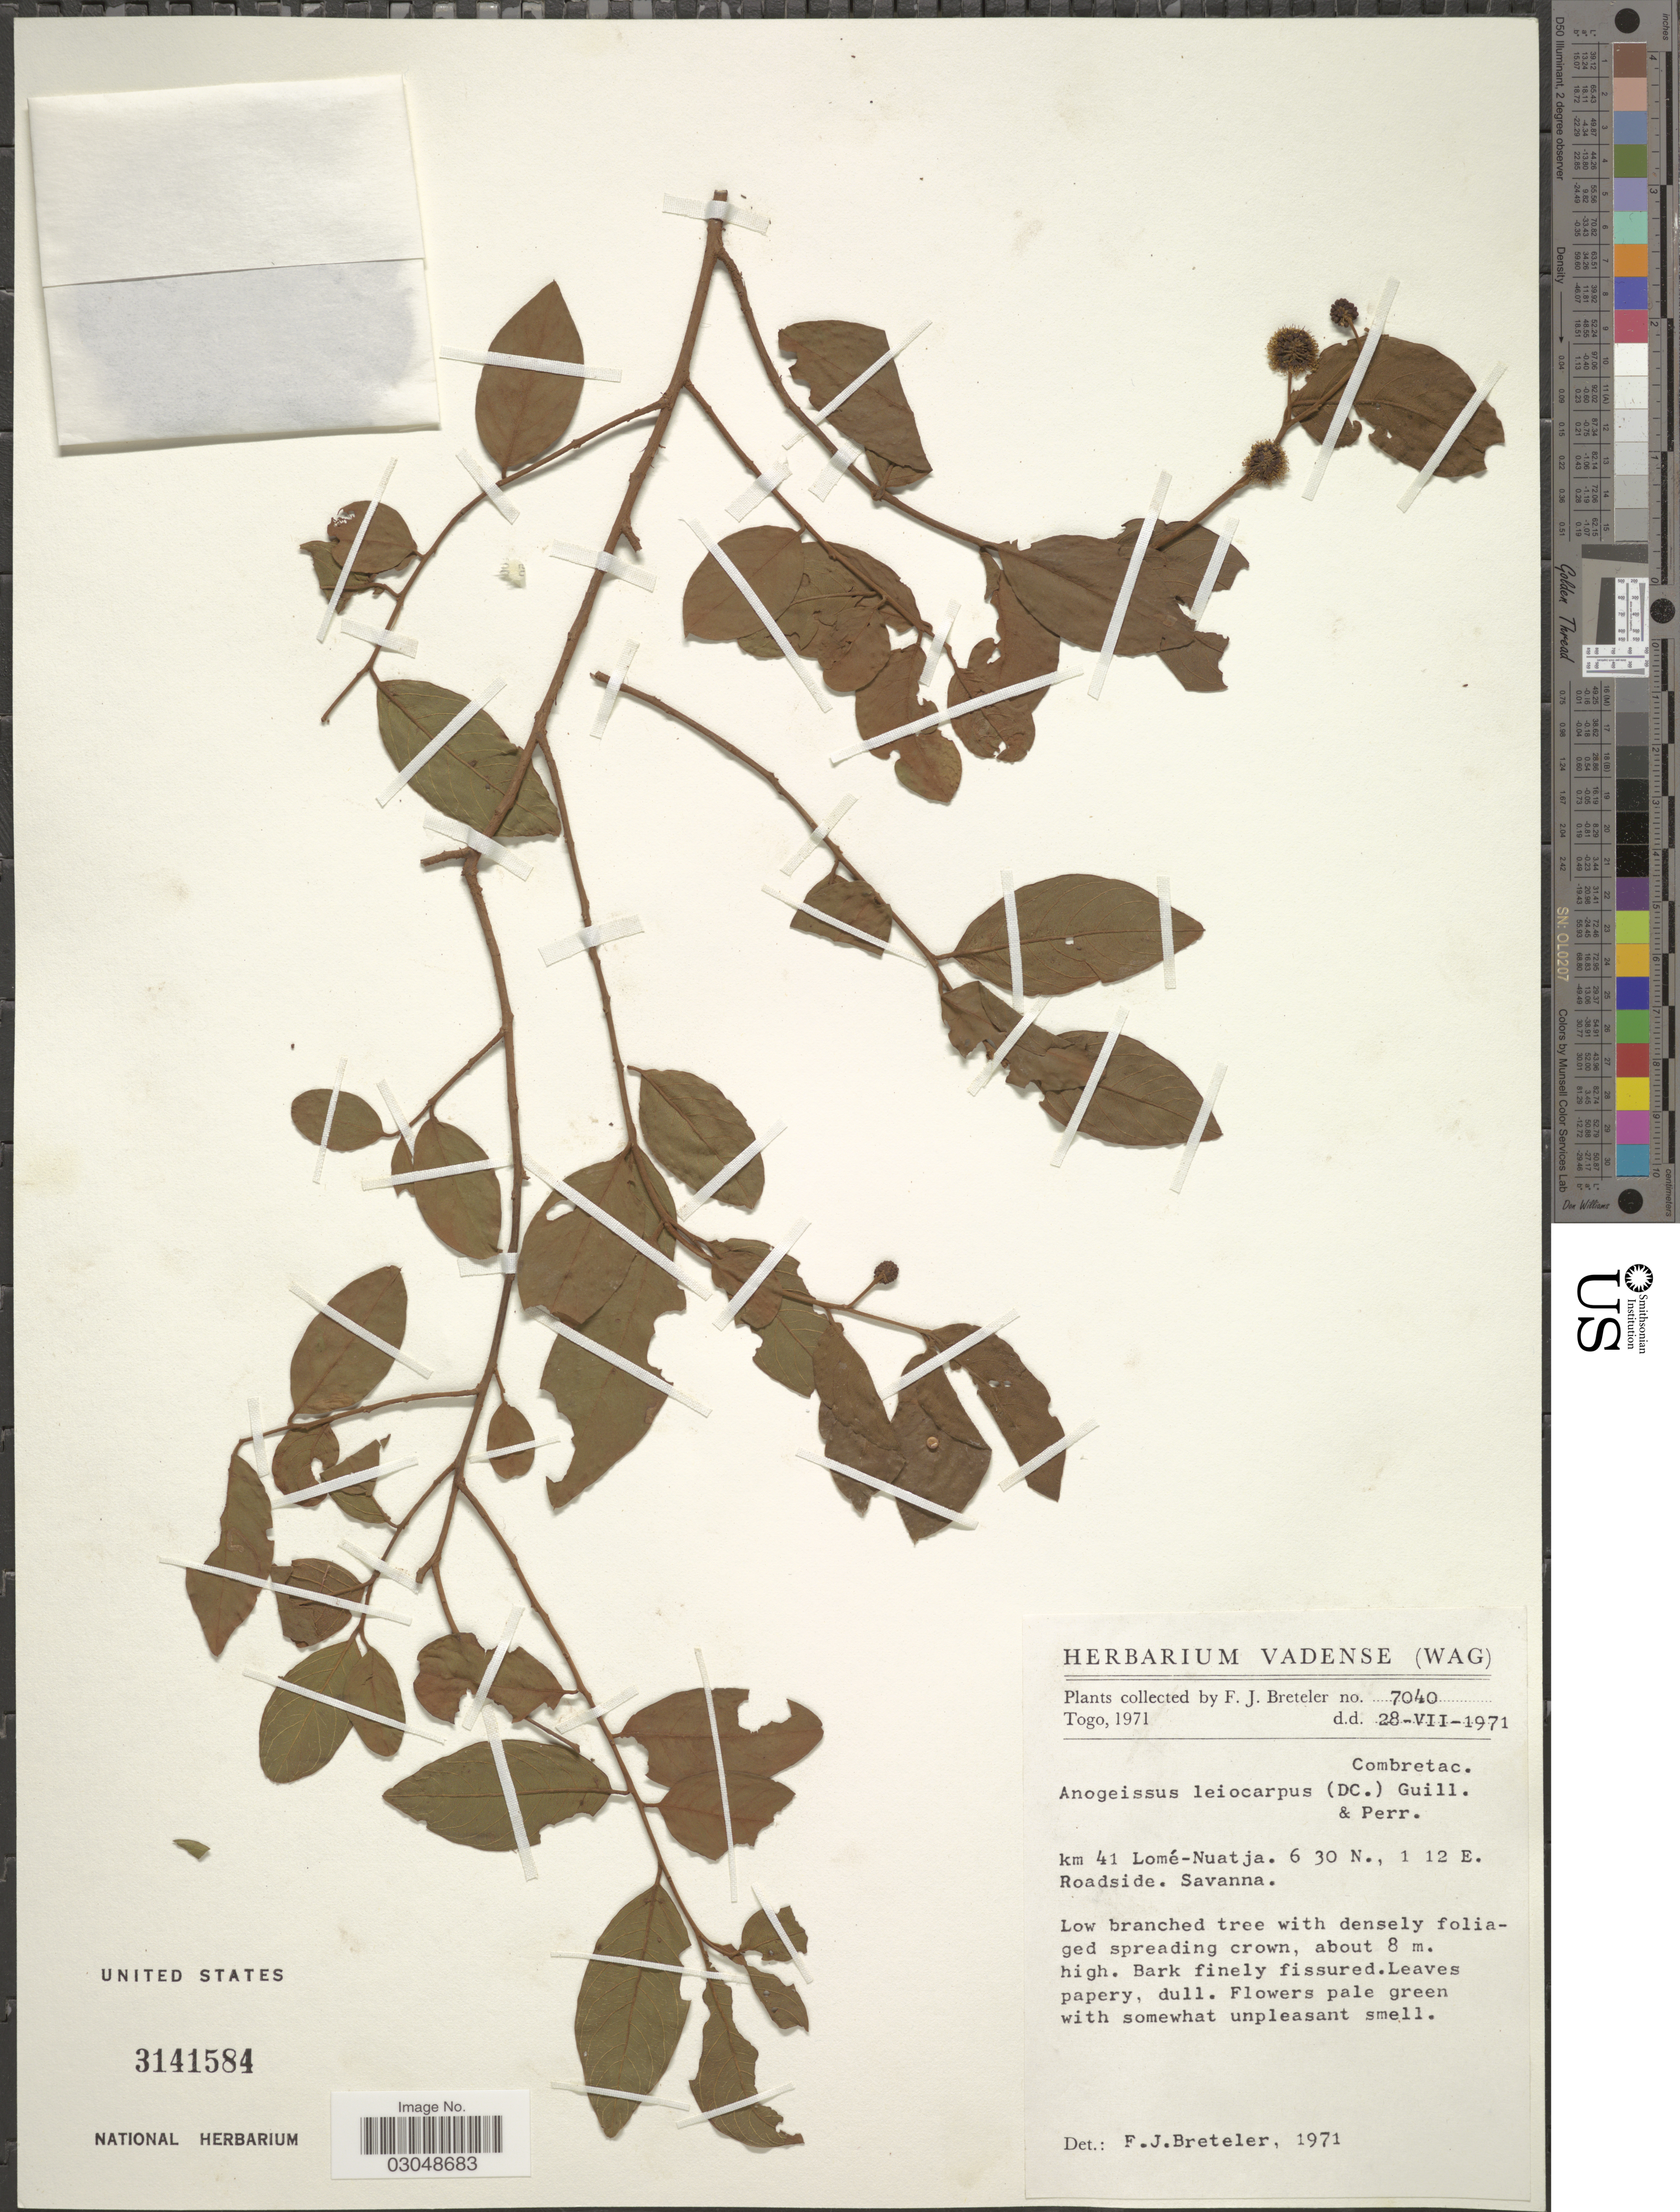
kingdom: Plantae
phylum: Tracheophyta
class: Magnoliopsida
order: Myrtales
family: Combretaceae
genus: Anogeissus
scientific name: Anogeissus leiocarpa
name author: (DC.) Guill. & Perr.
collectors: F. J. Breteler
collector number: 7040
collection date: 1971-07-28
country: Togo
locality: Km 41 Lomé-Nuatja.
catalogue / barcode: US 3141584